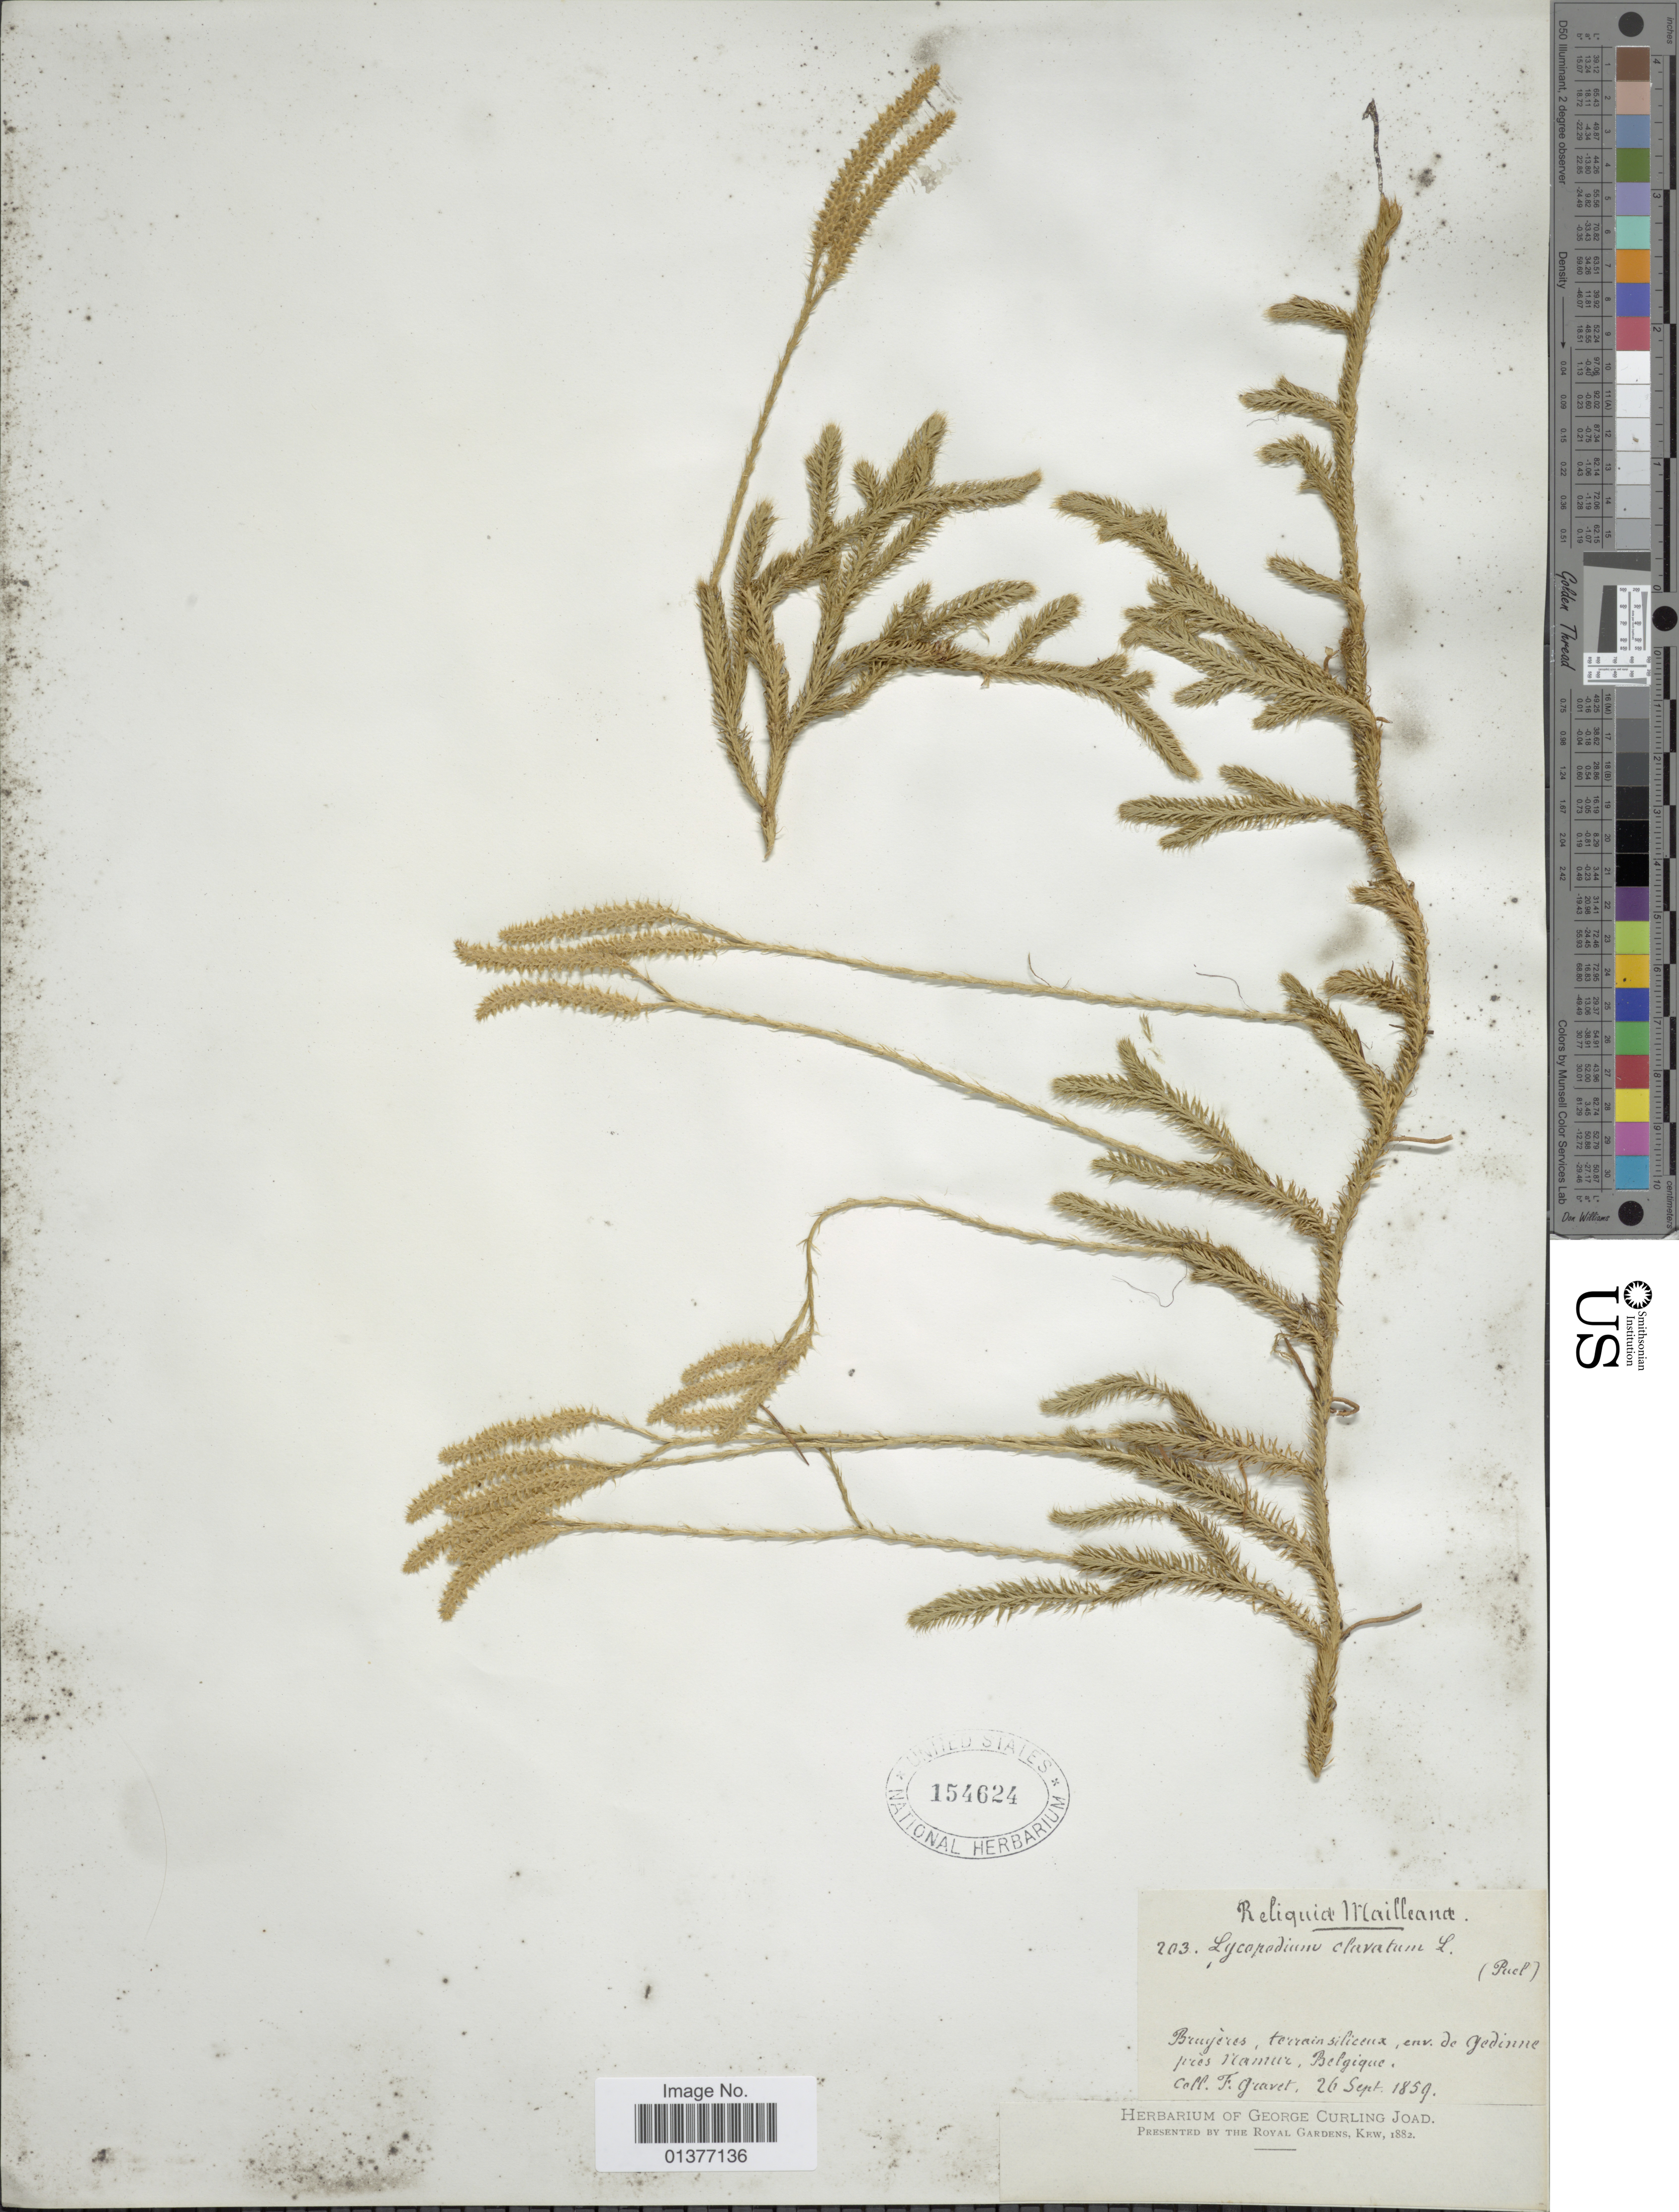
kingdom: Plantae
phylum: Tracheophyta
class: Lycopodiopsida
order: Lycopodiales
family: Lycopodiaceae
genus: Lycopodium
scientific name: Lycopodium clavatum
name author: L.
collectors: F. Gravet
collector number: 203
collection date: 1859-09-26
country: Belgium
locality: Brujeres terrain silicena, env. de Yedinne pres Mamur [interpreted]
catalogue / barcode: US 154624